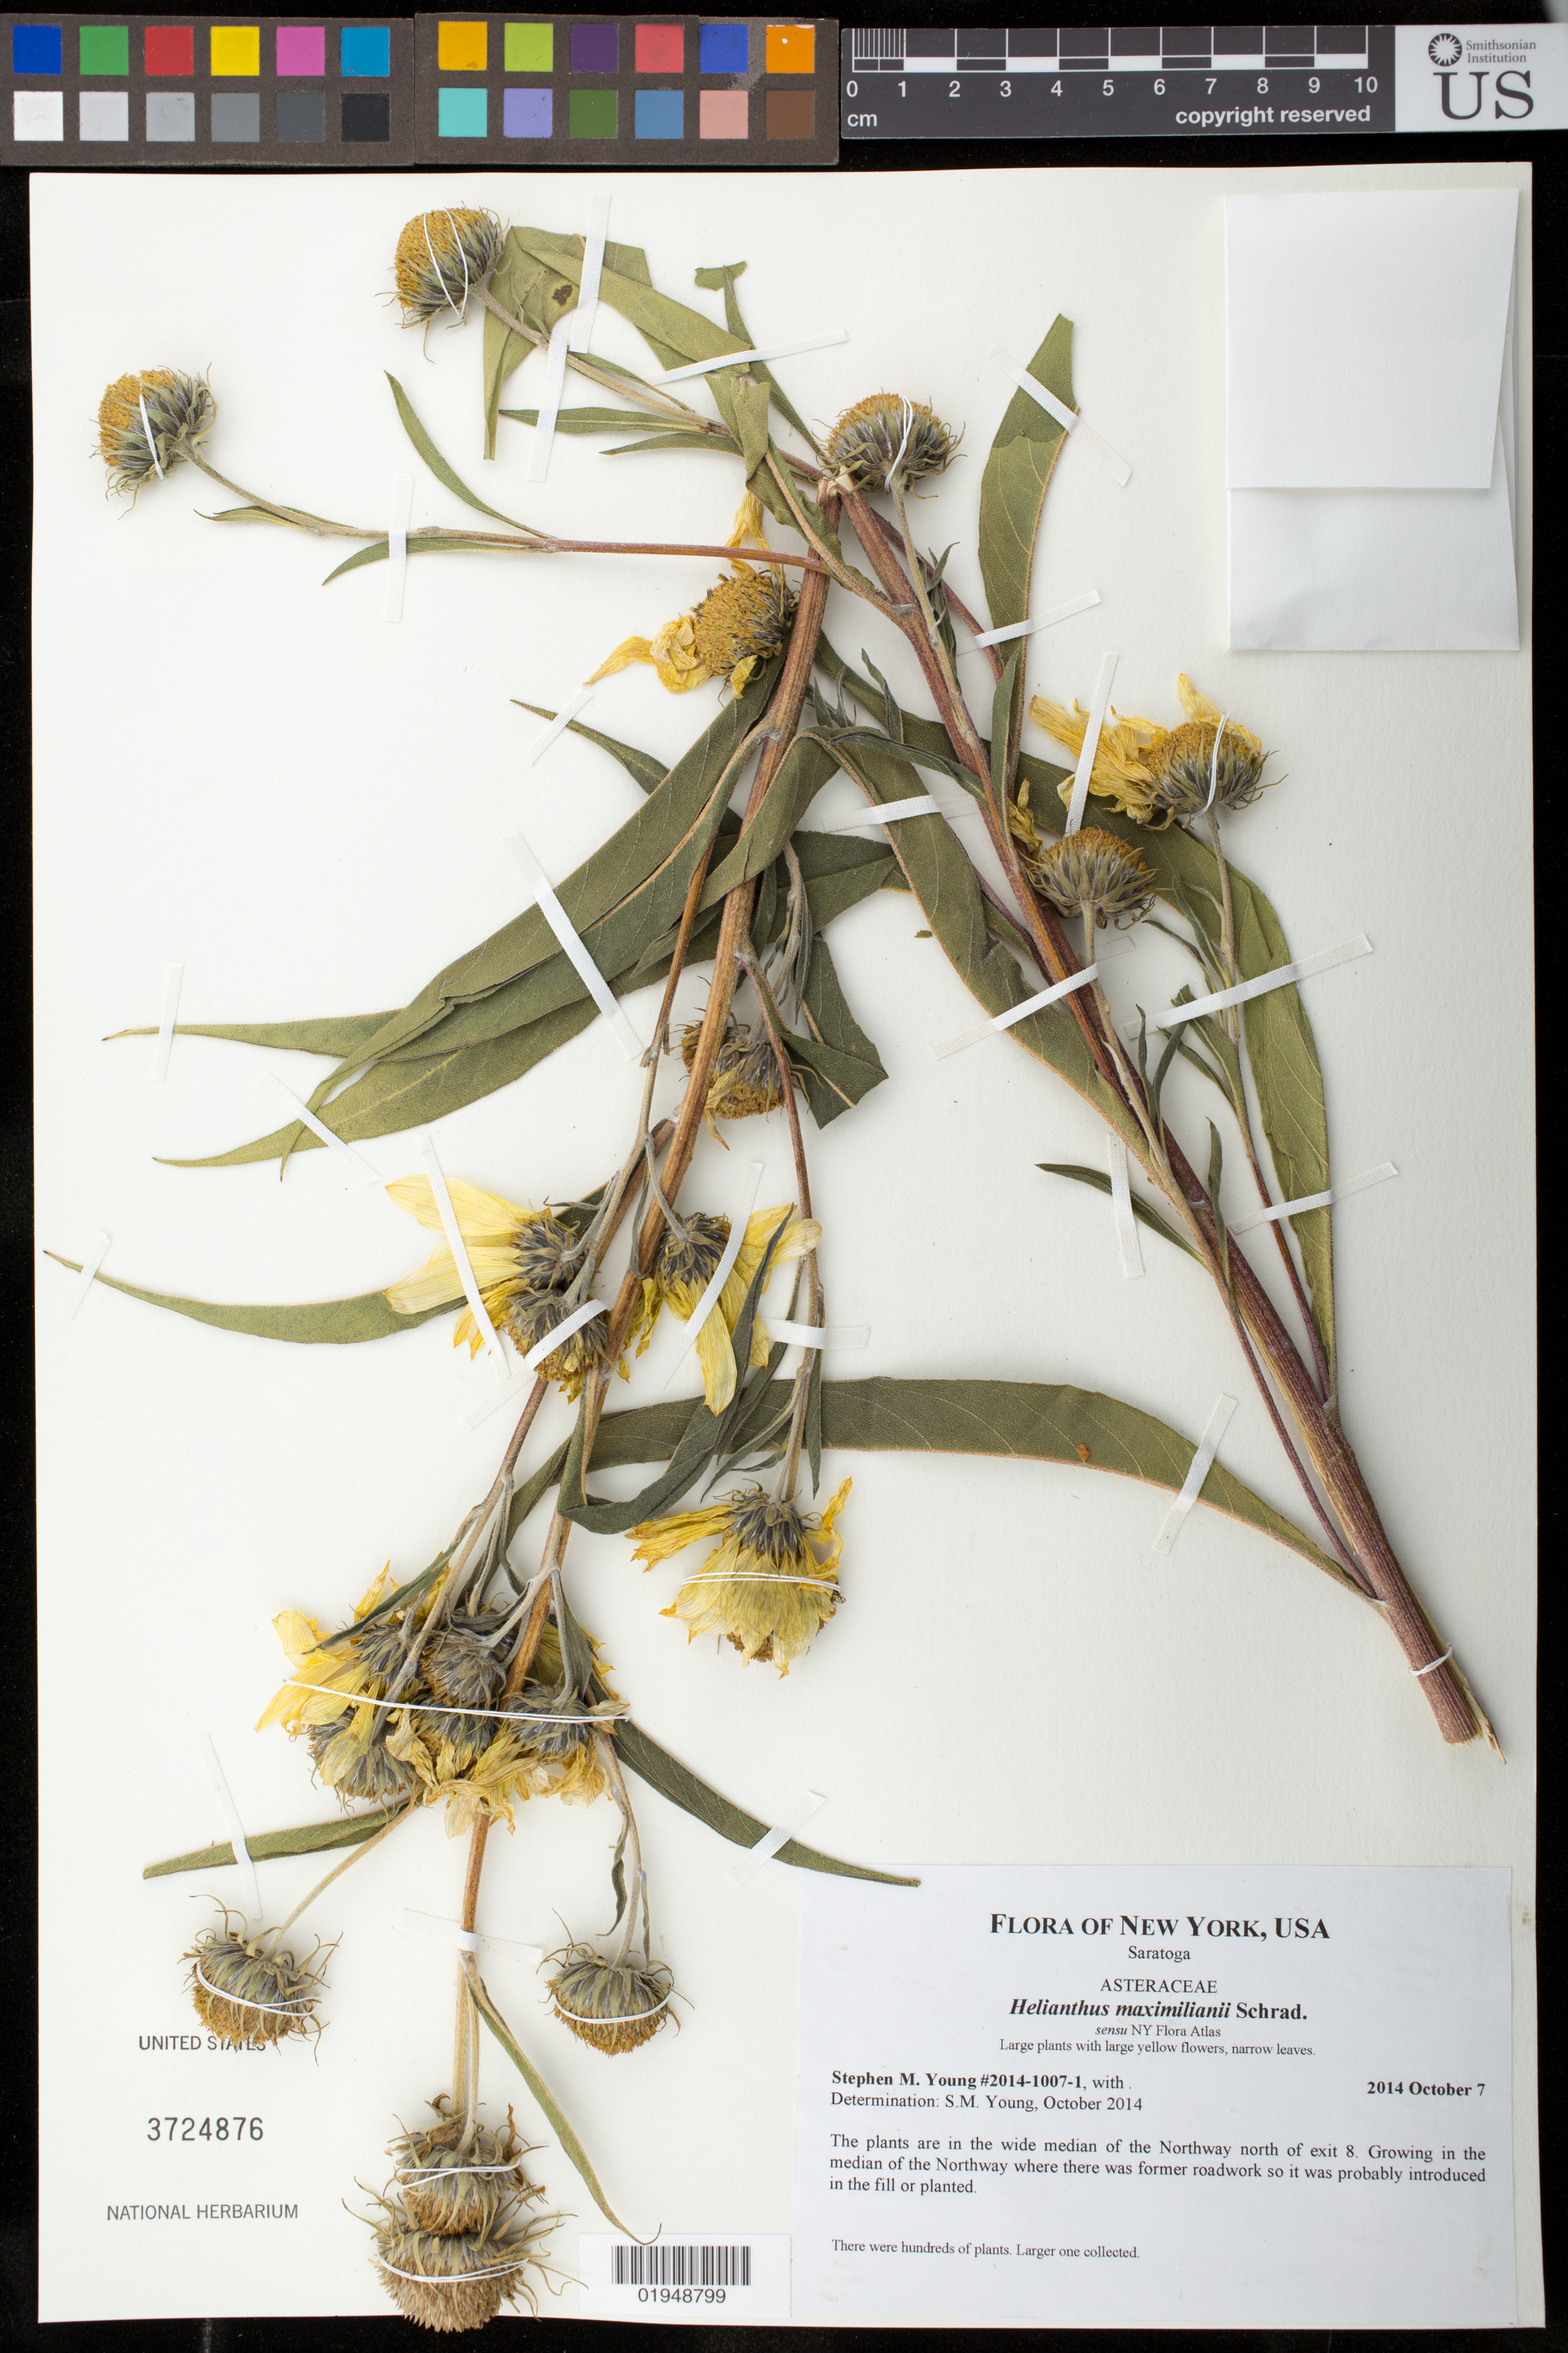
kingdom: Plantae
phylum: Tracheophyta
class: Magnoliopsida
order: Asterales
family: Asteraceae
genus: Helianthus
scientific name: Helianthus maximiliani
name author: Schrad.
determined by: Young, Stephen, (UNITED STATES)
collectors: S. Young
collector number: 2014-1007-1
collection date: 2014-10-07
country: United States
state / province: New York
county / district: Saratoga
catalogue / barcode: US 3724876